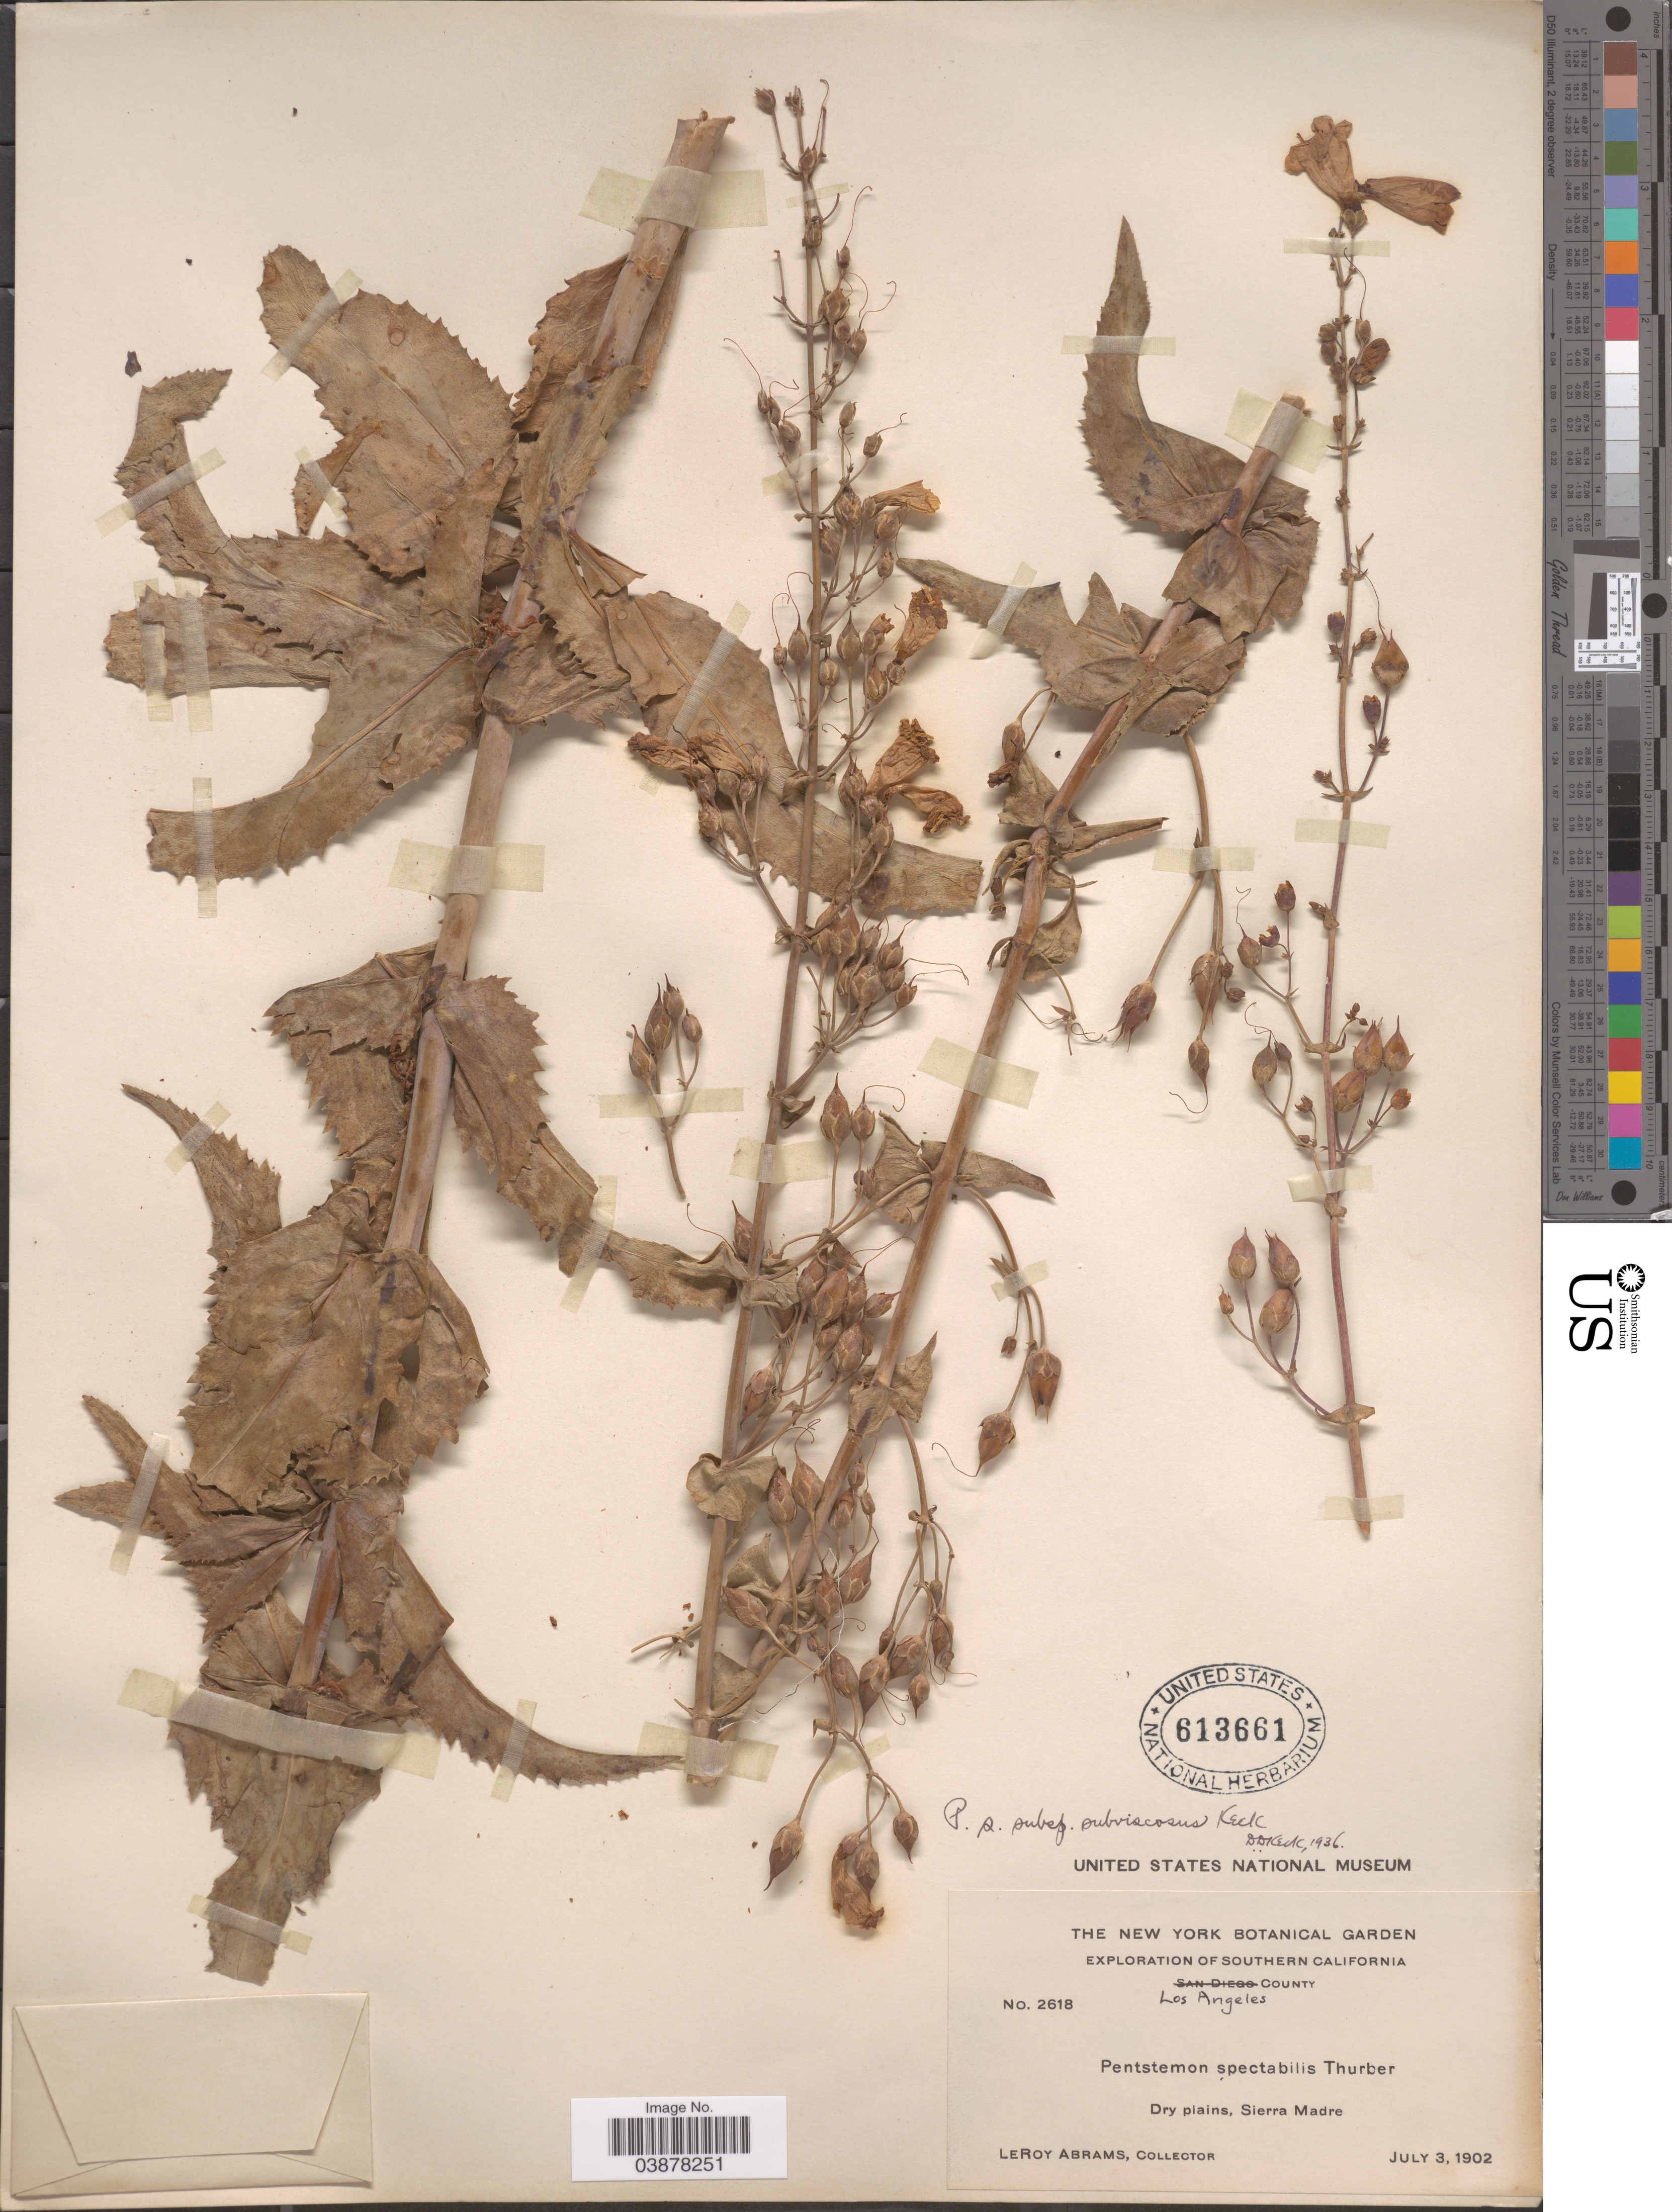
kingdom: Plantae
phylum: Tracheophyta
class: Magnoliopsida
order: Lamiales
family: Plantaginaceae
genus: Penstemon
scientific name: Penstemon spectabilis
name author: Thurb. ex Torr. & A. Gray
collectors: L. Abrams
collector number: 2618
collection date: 1902-07-03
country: United States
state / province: California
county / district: Los Angeles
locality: Southern California. Los Angeles County. Dry plains, Sierra Madre.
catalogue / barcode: US 613661